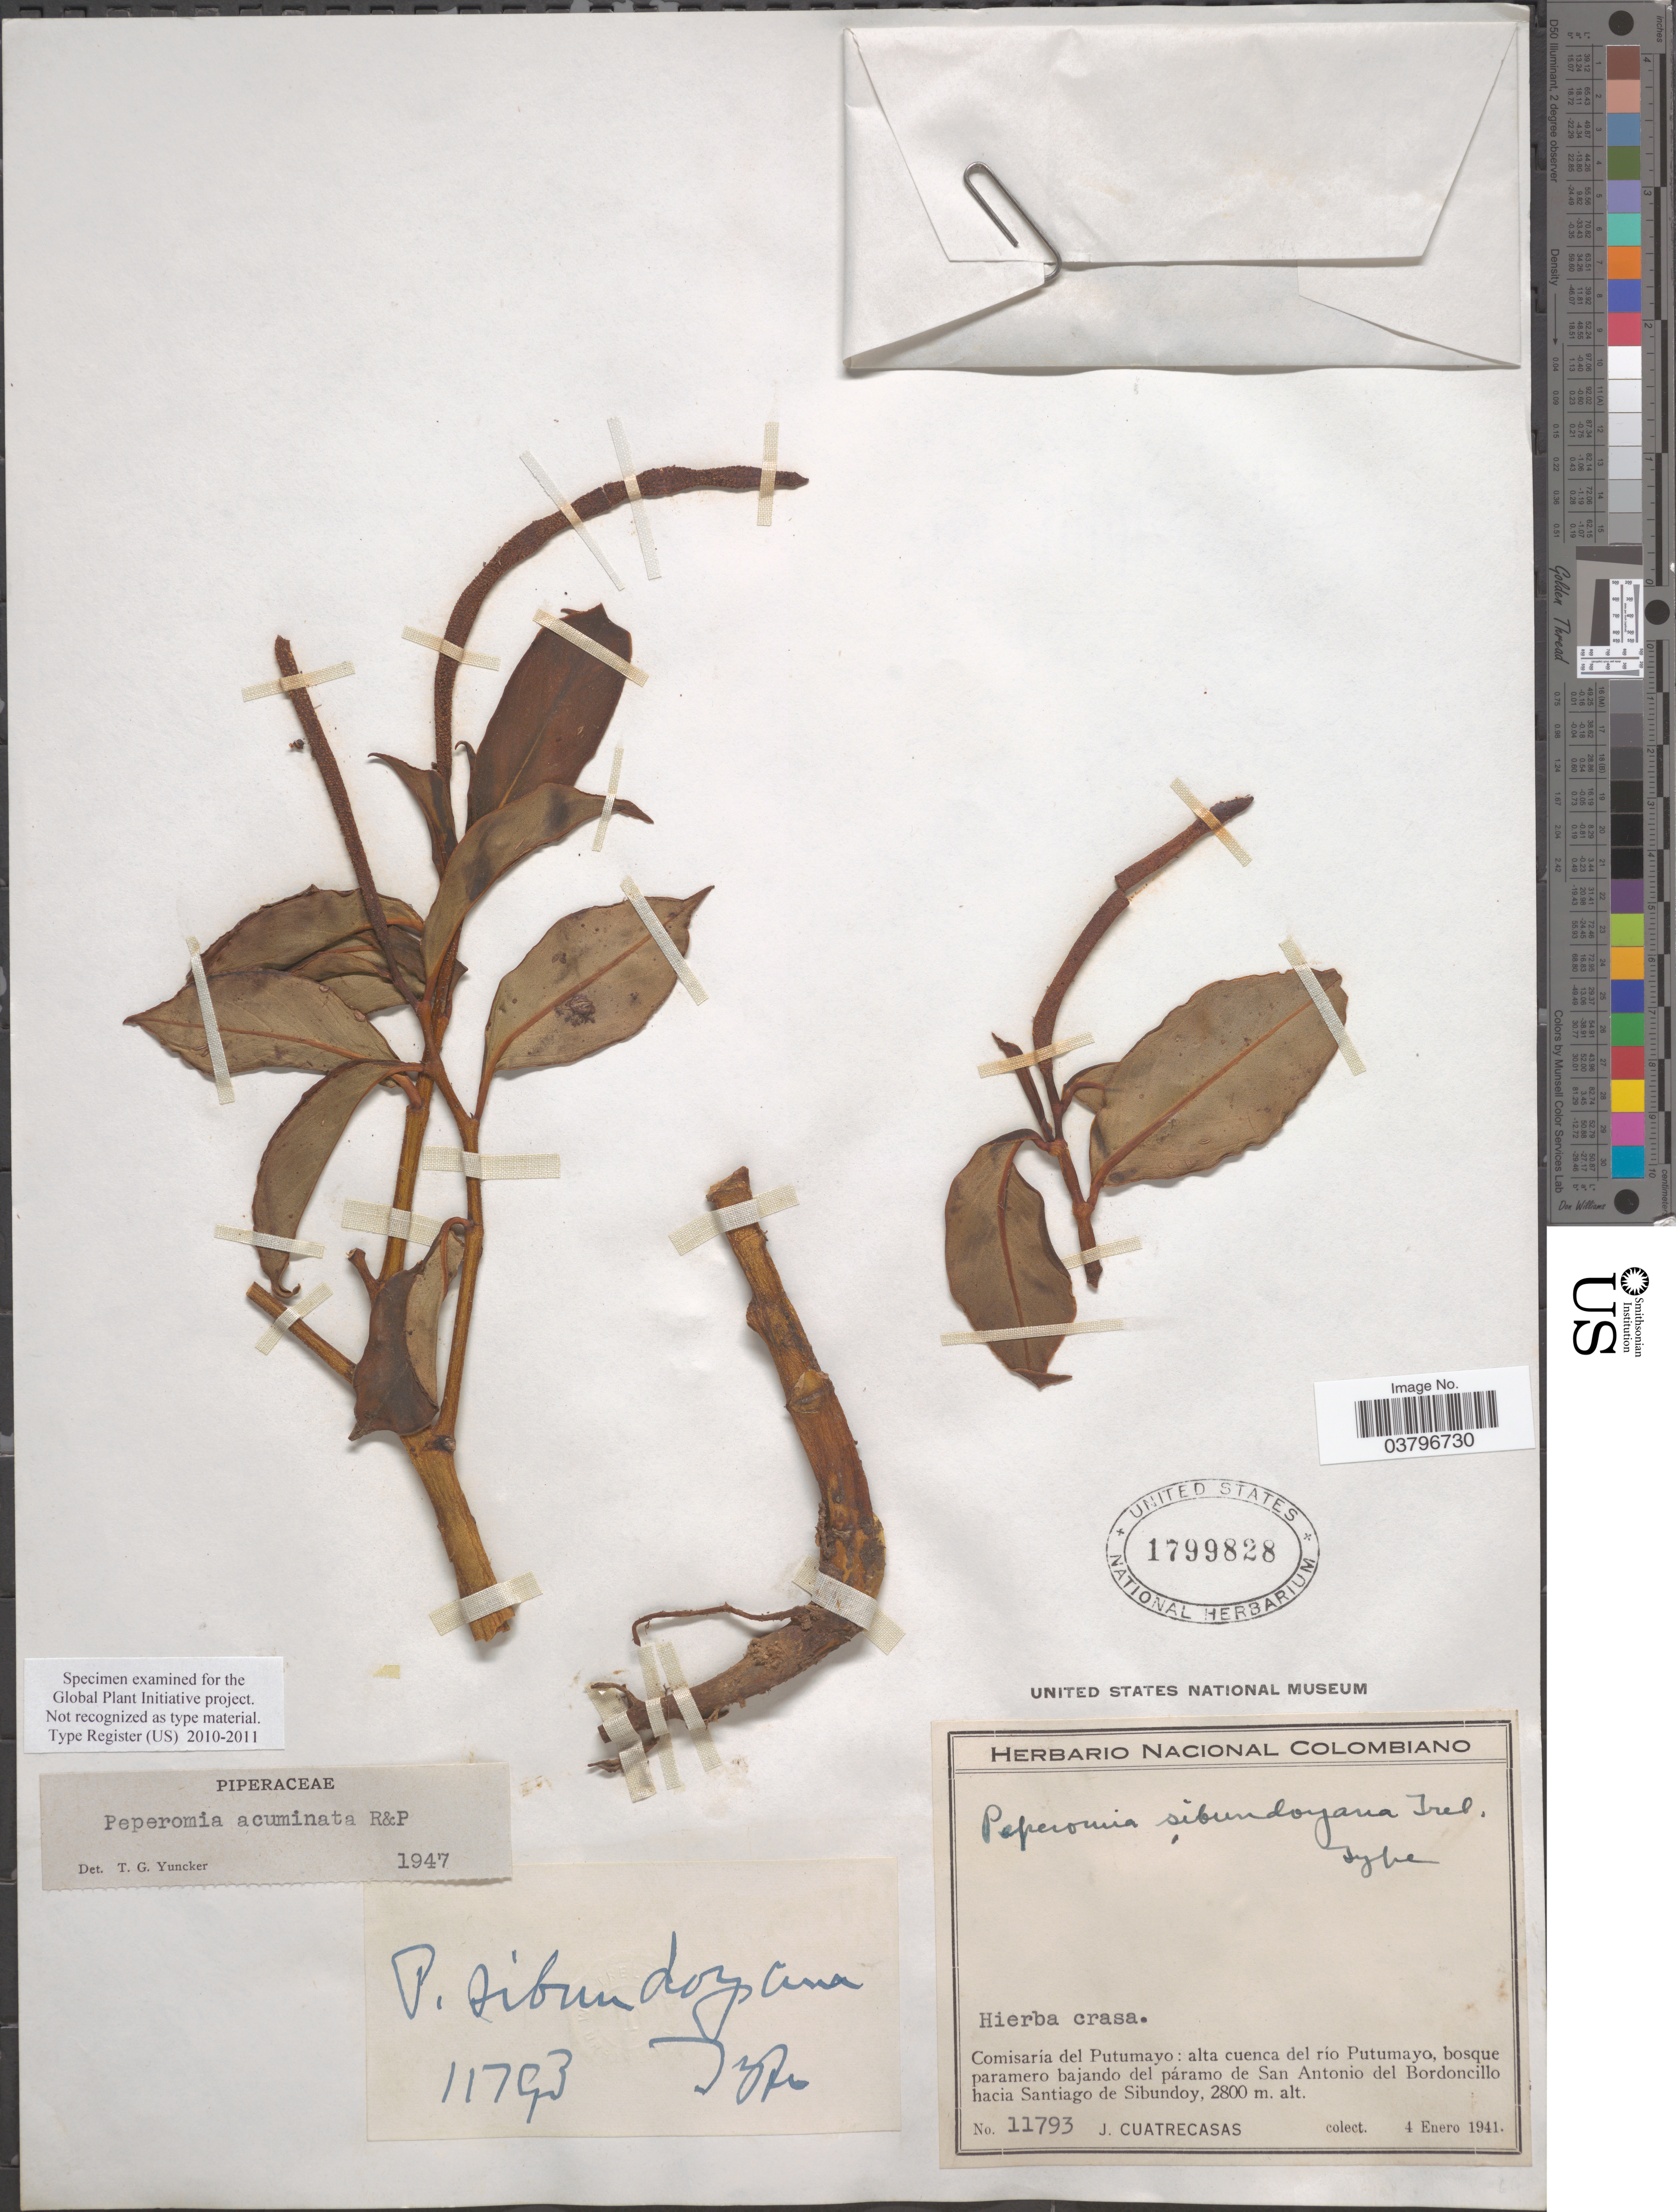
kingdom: Plantae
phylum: Tracheophyta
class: Magnoliopsida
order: Piperales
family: Piperaceae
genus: Peperomia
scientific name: Peperomia acuminata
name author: Ruiz & Pav.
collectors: J. Cuatrecasas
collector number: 11793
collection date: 1941-01-04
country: Colombia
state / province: Putumayo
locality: Comisaría del Putumayo: alta cuenca del río Putumayo, bosque paramero bajando del páramo de San Antonio del Bordoncillo hacia Santiago de Sibundoy.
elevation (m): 2800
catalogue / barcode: US 1799828